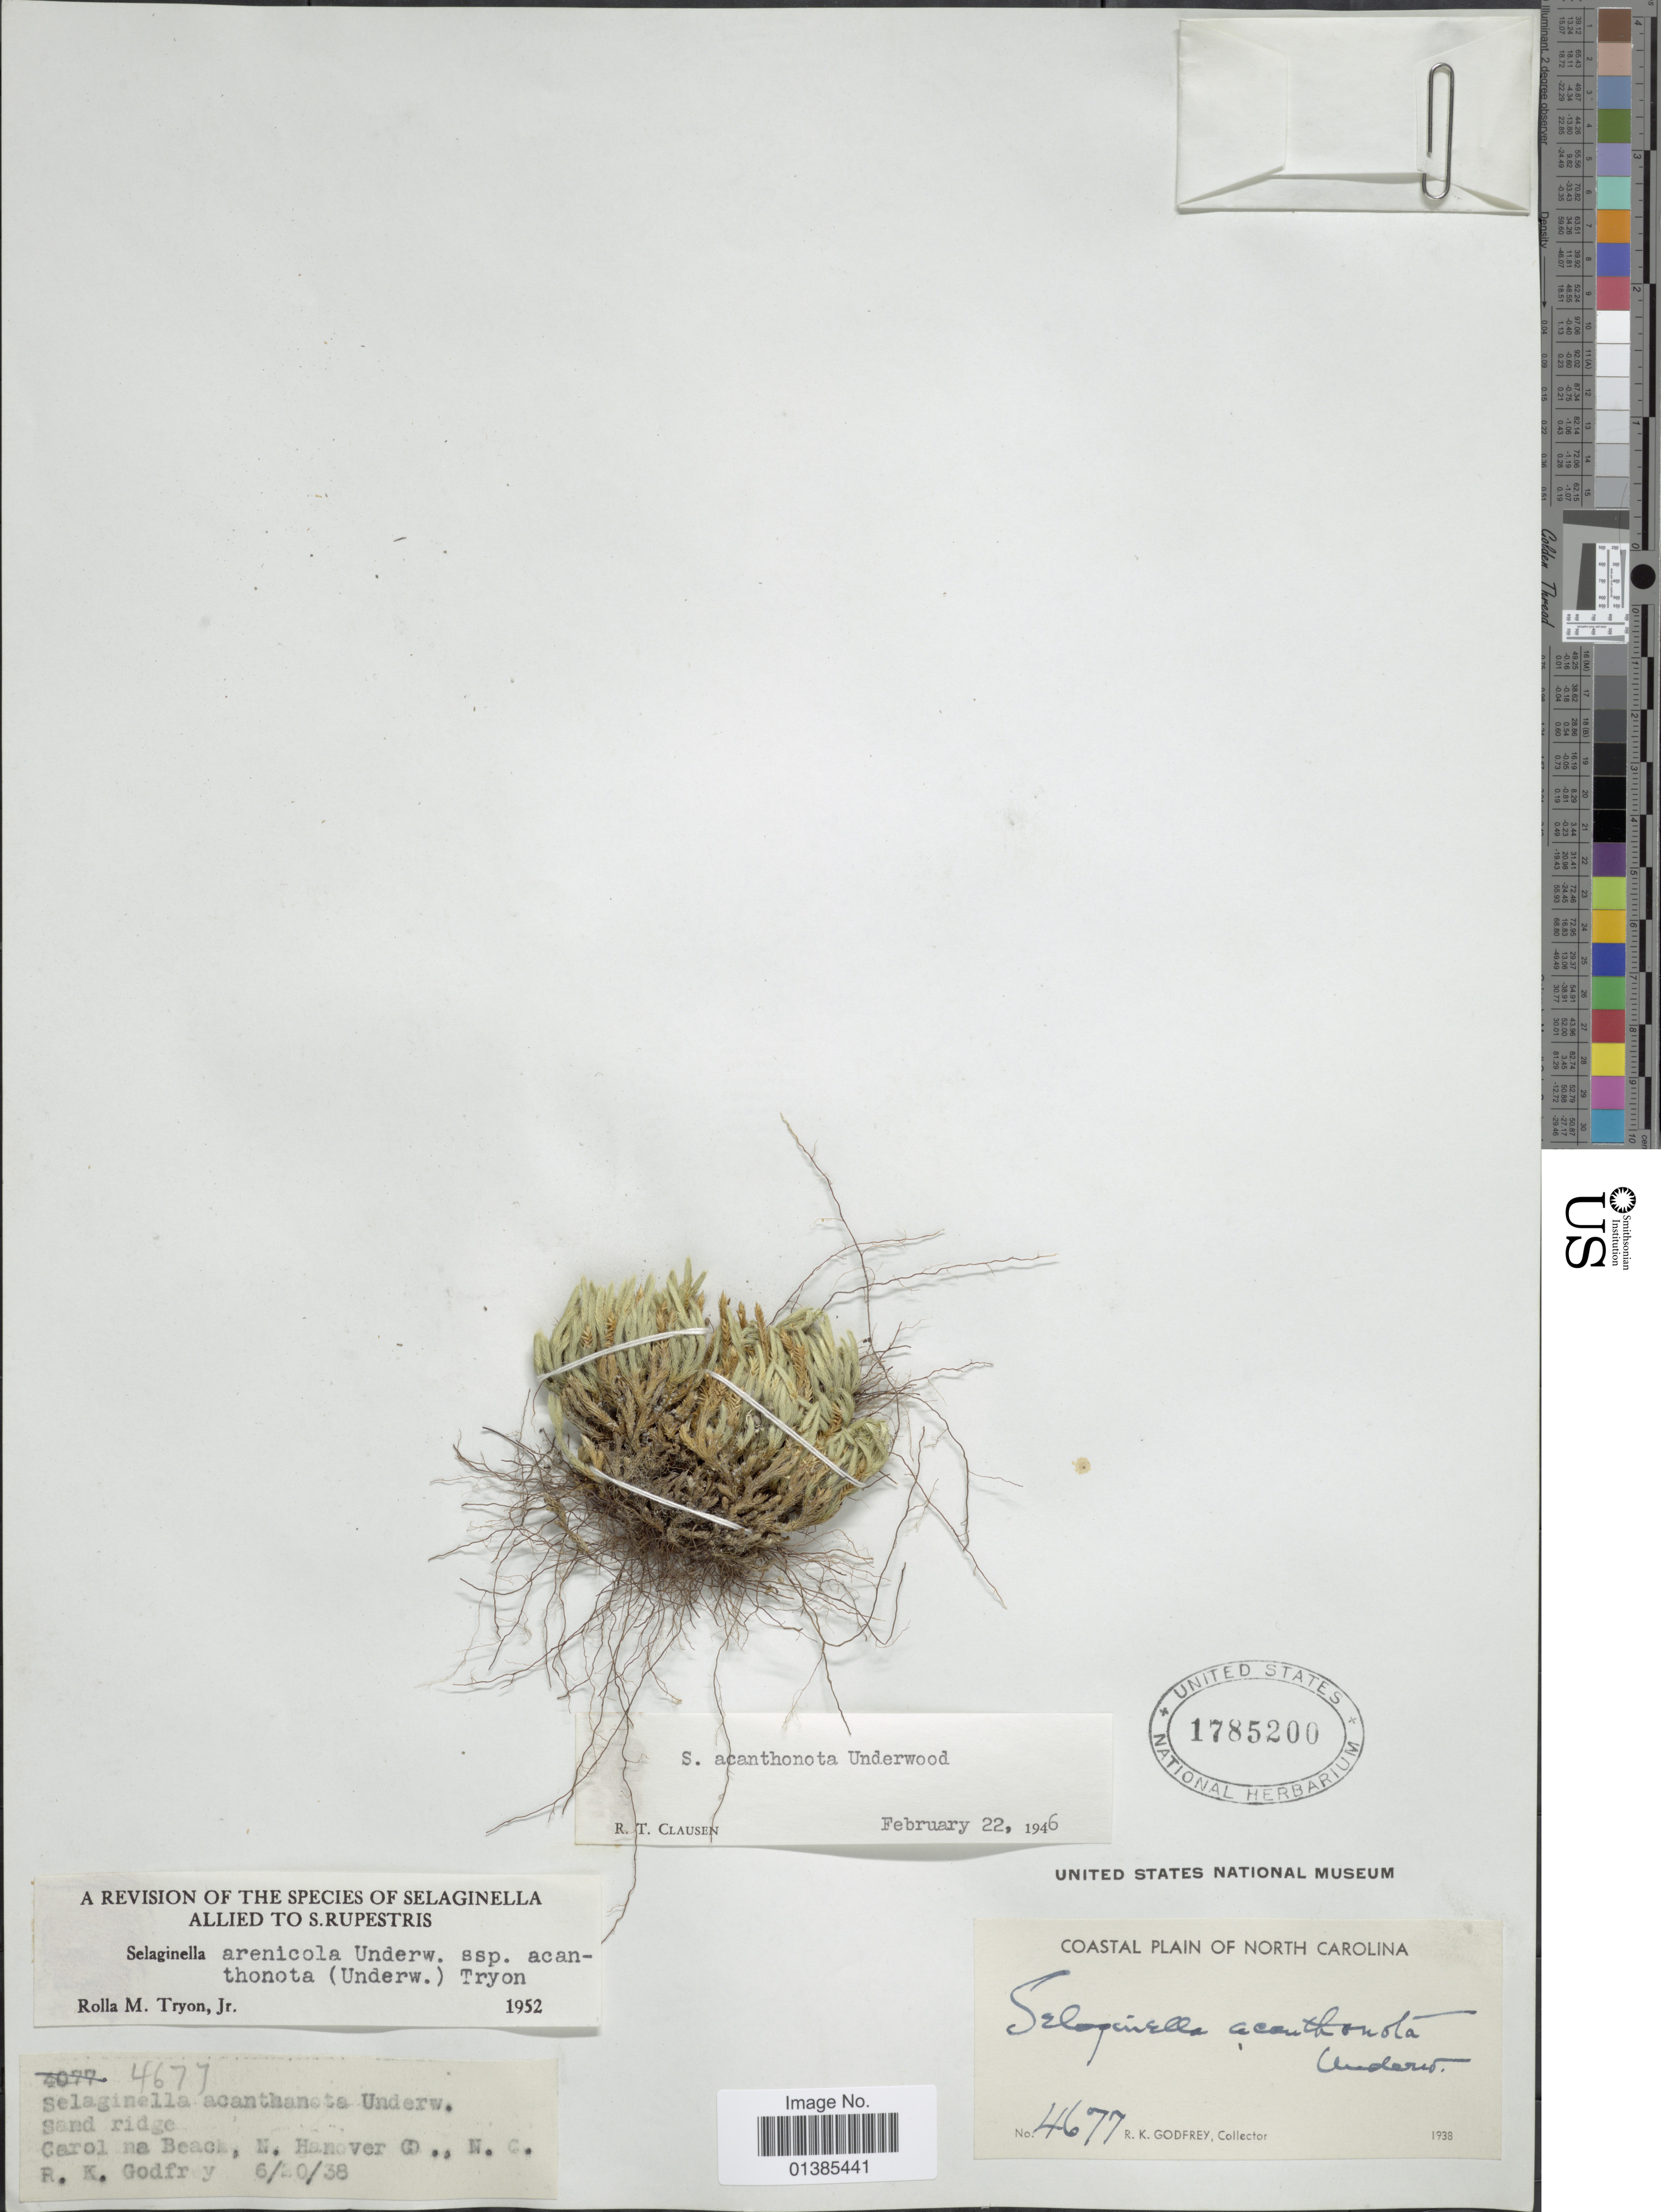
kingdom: Plantae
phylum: Tracheophyta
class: Lycopodiopsida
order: Selaginellales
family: Selaginellaceae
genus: Selaginella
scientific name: Selaginella arenicola subsp. acanthonota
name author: (Underw.) R.M. Tryon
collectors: R. K. Godfrey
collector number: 4677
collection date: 1938-06-20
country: United States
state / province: North Carolina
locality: Carol na Beach, N. Hanover Co.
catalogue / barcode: US 1785200